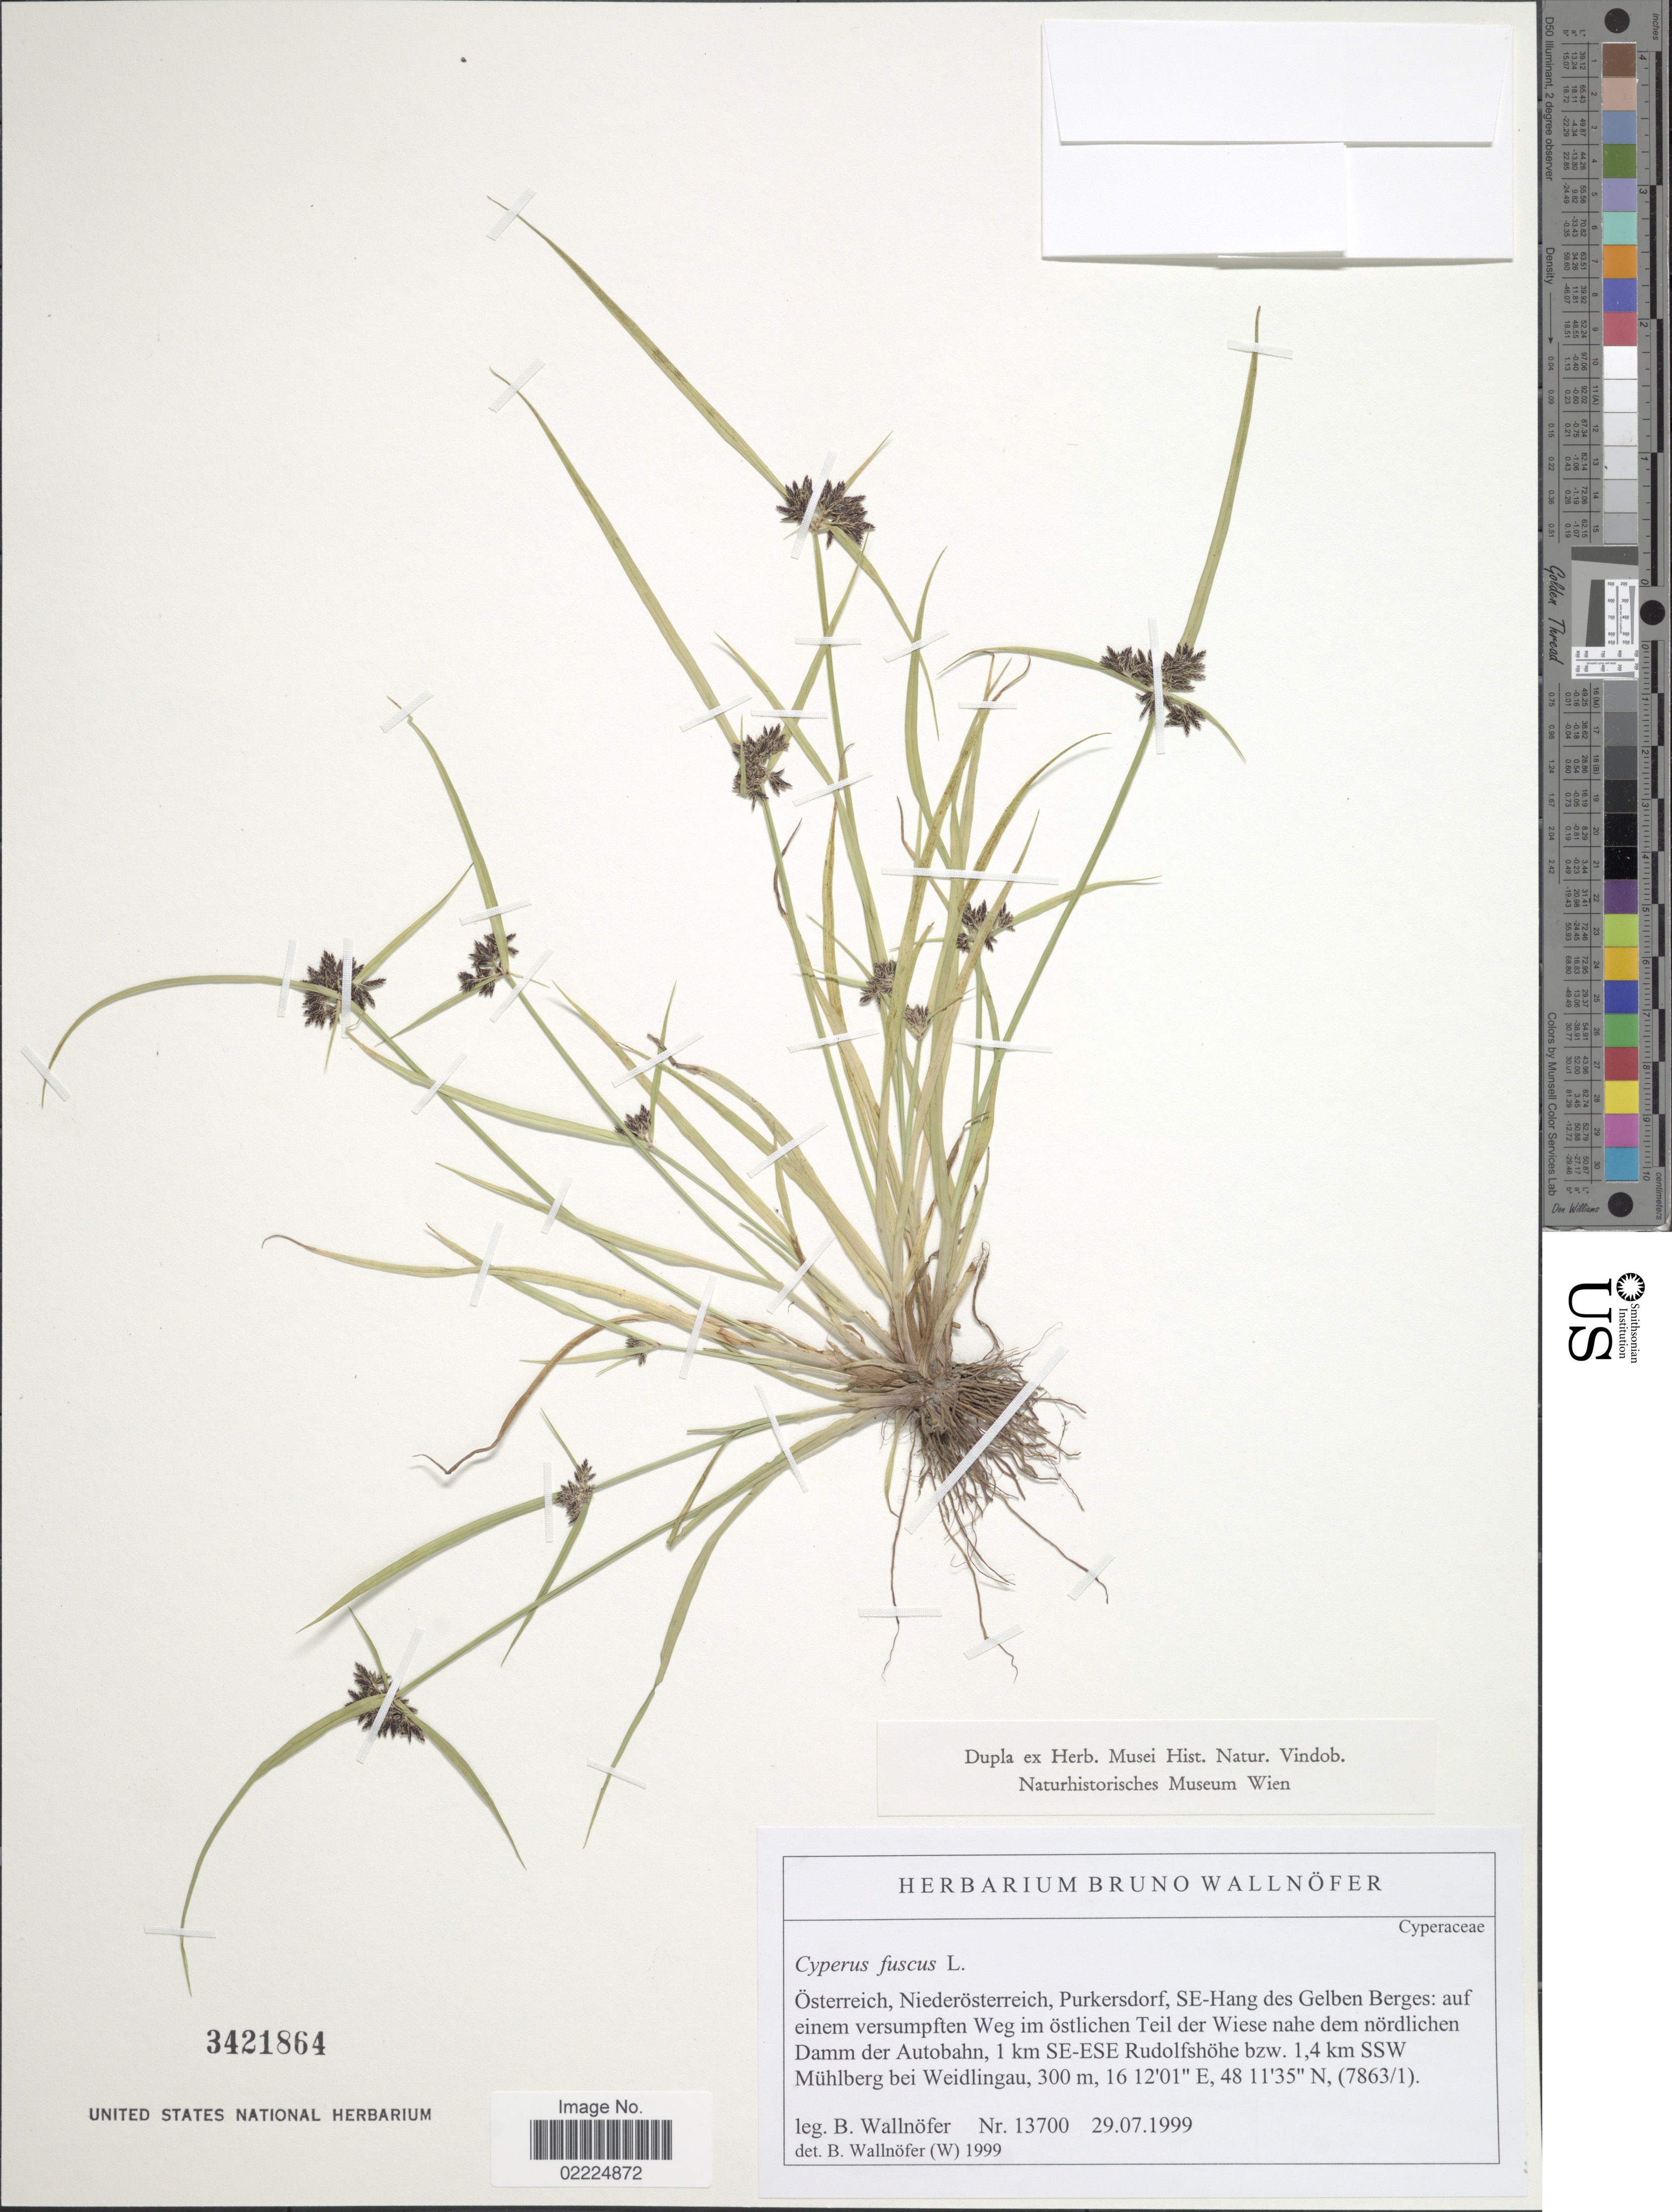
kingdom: Plantae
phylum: Tracheophyta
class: Liliopsida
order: Poales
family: Cyperaceae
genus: Cyperus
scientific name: Cyperus fuscus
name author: L.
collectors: B. Wallnöfer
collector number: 13700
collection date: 1999-07-29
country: Austria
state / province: Niederosterreich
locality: Österreich, Purkersdorf, SE-Hang des Gelben Berges: auf einem versumpften Weg im östlichen Teil der Wiese nahe den nördlichen Damm der Autobahn, 1 km SE-ESE Rudolfshöhe bzw. 1,4 km SSW Mühlberg bei Weidlingau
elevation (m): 300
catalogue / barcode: US 3421864